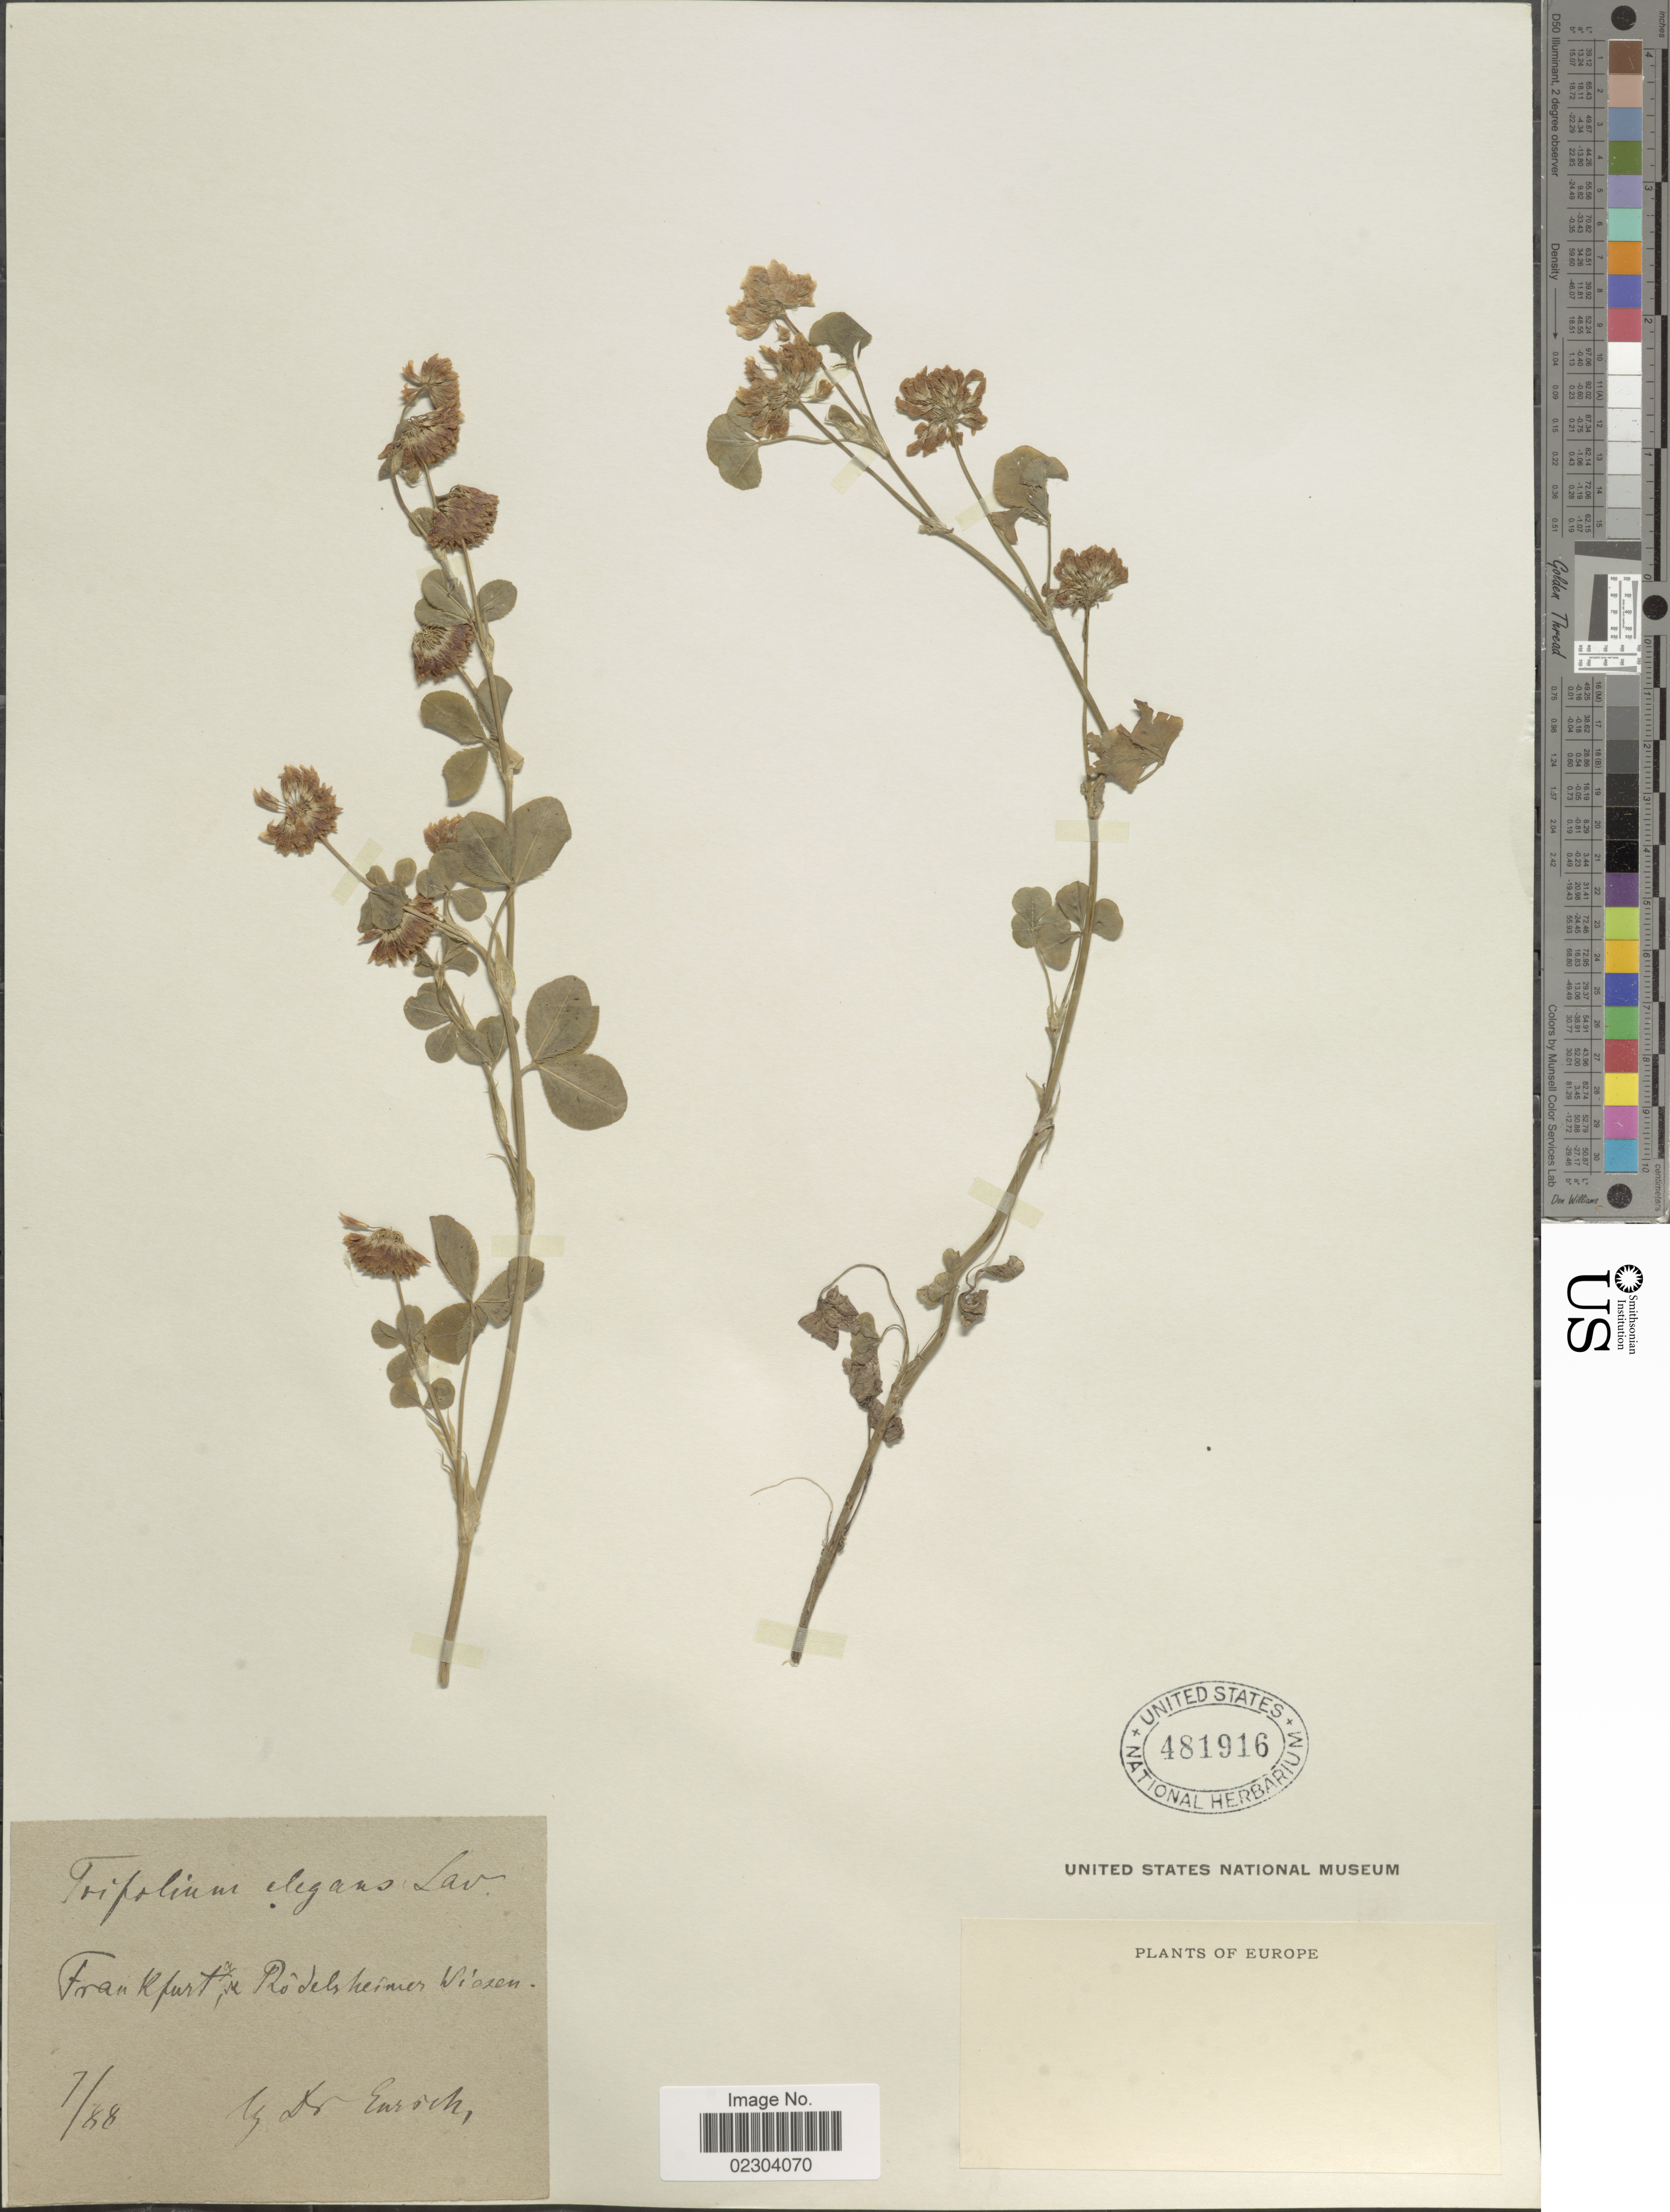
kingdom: Plantae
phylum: Tracheophyta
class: Magnoliopsida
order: Fabales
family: Fabaceae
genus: Trifolium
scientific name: Trifolium elegans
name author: Savi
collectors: Eurich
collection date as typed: Transcribed d/m/y: /7/88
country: France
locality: Frankfurt, se Rodels heimer Wiesem, Europe [interpreted]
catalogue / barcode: US 481916